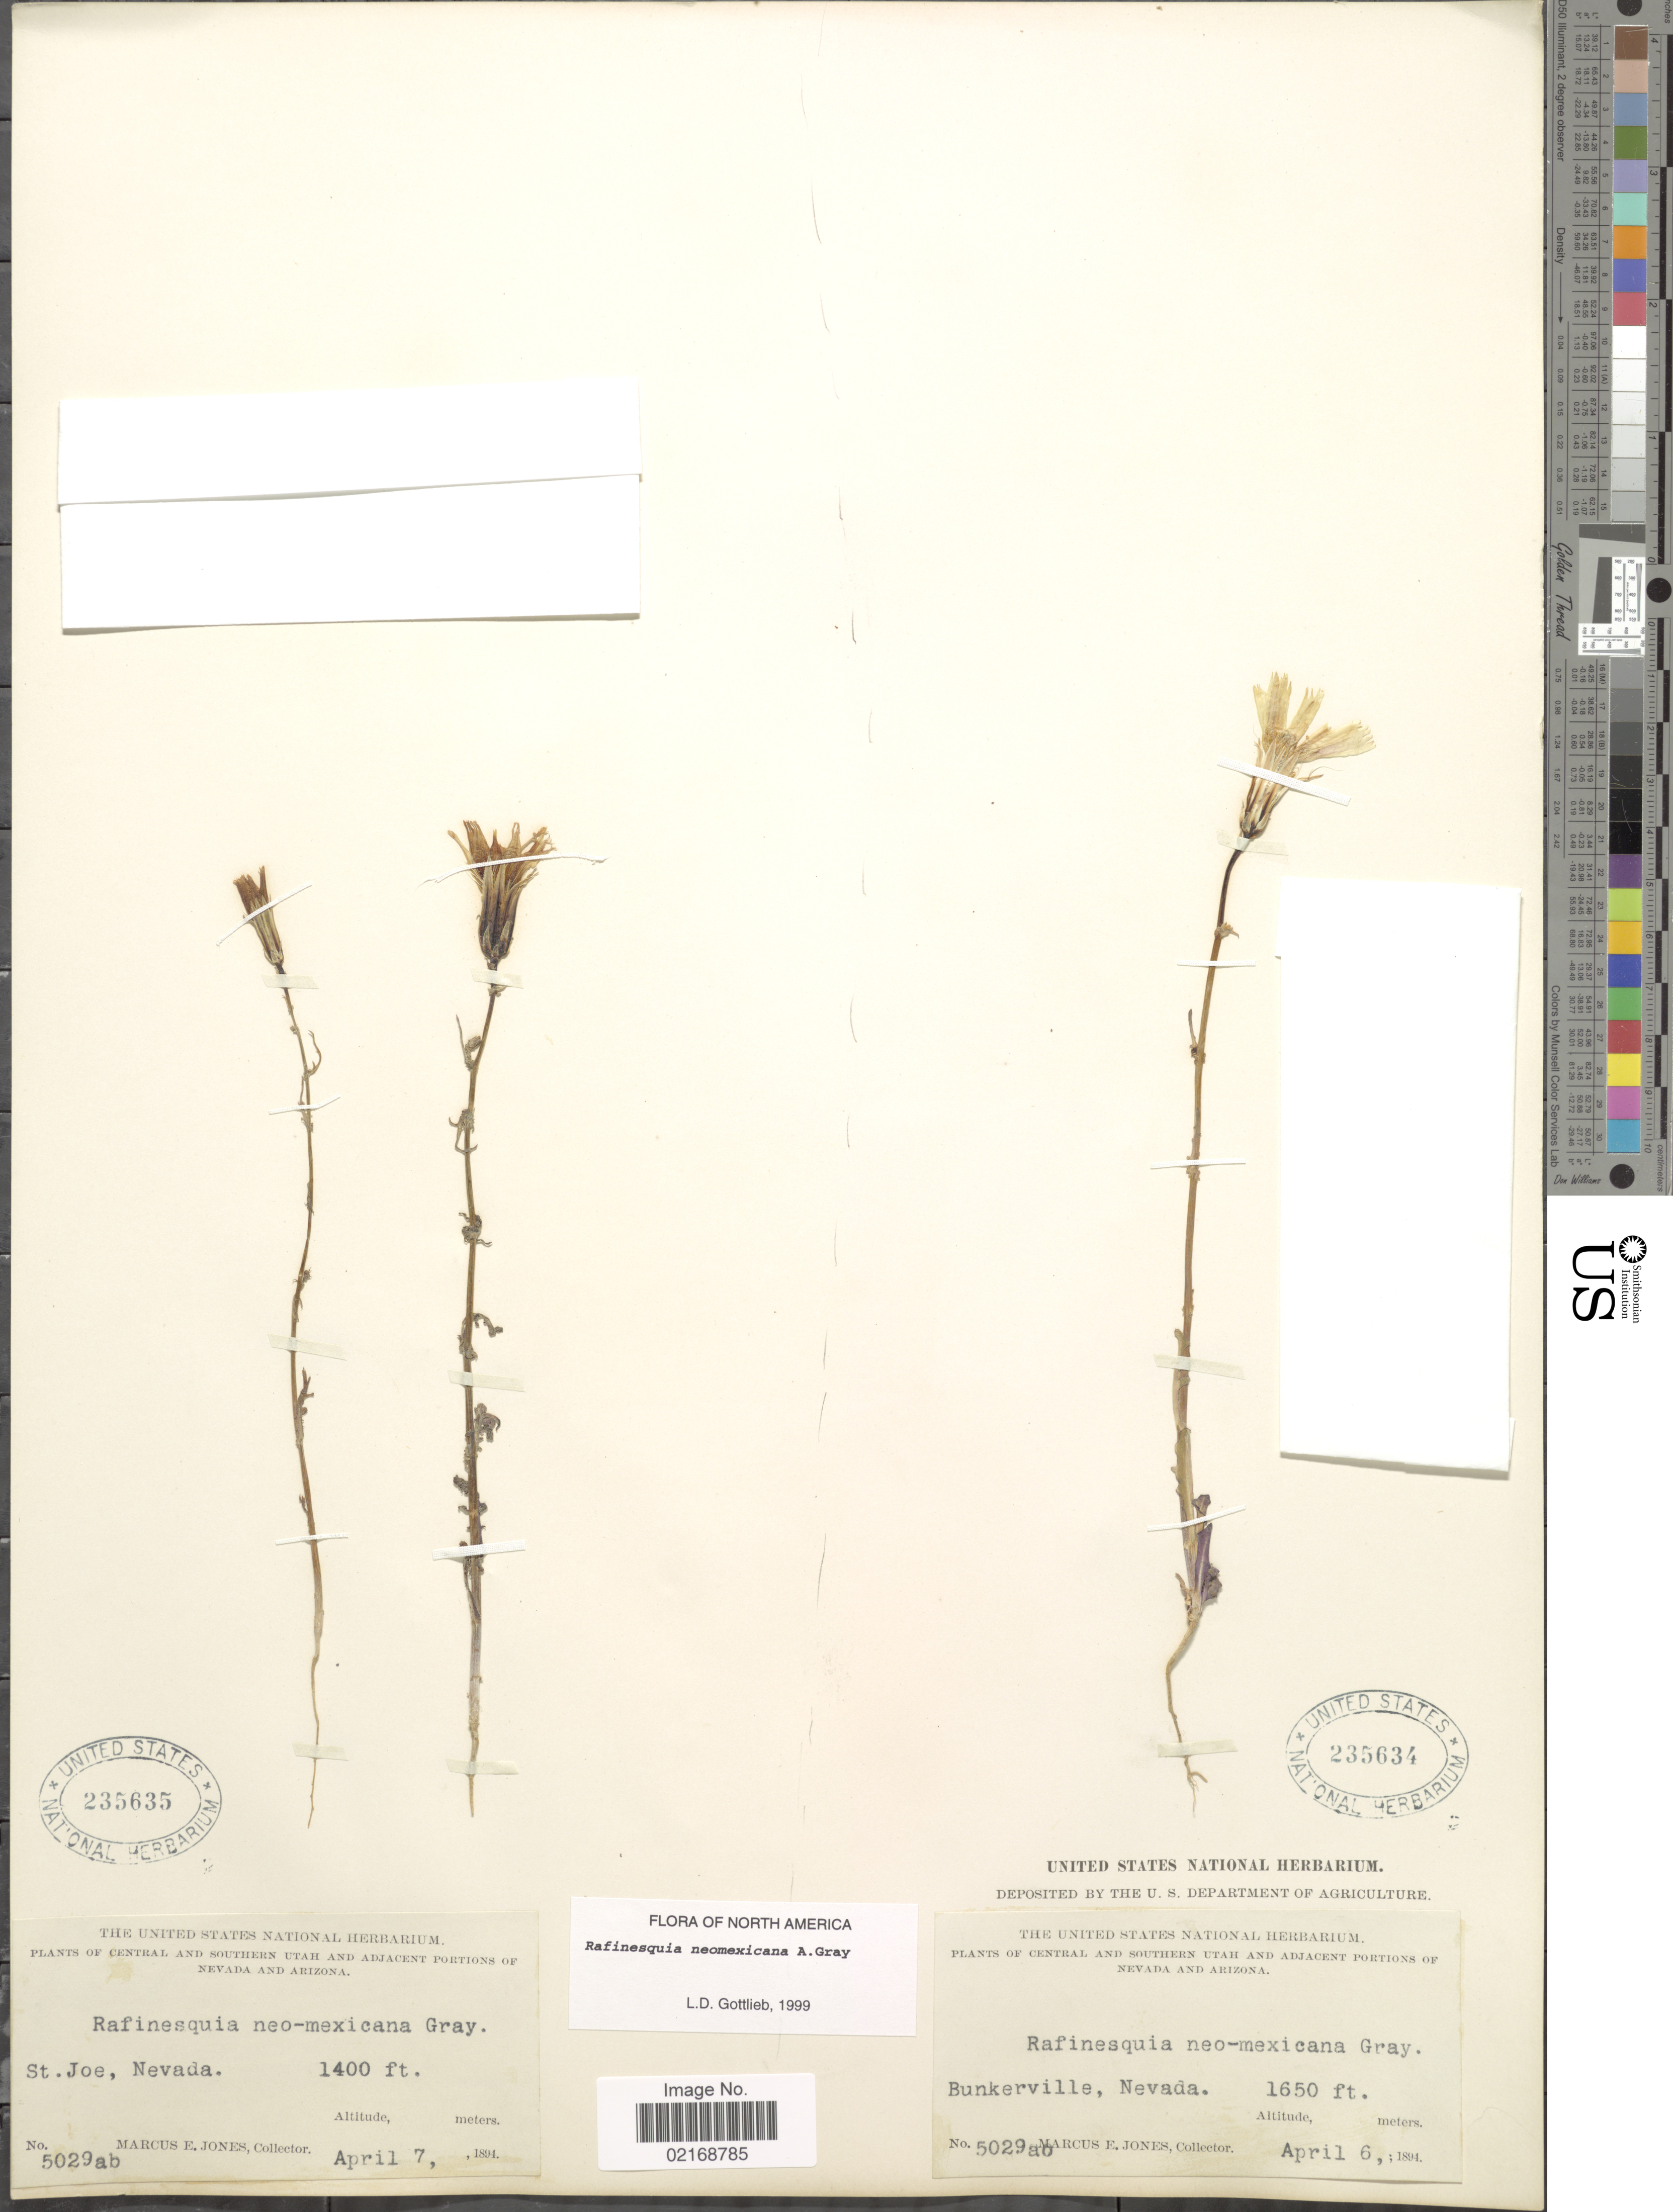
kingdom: Plantae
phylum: Tracheophyta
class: Magnoliopsida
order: Asterales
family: Asteraceae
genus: Rafinesquia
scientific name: Rafinesquia neomexicana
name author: A. Gray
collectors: M. E. Jones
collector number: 5029ab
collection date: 1894-04-07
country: United States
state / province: Nevada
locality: St. Joe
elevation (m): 427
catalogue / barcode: US 235635